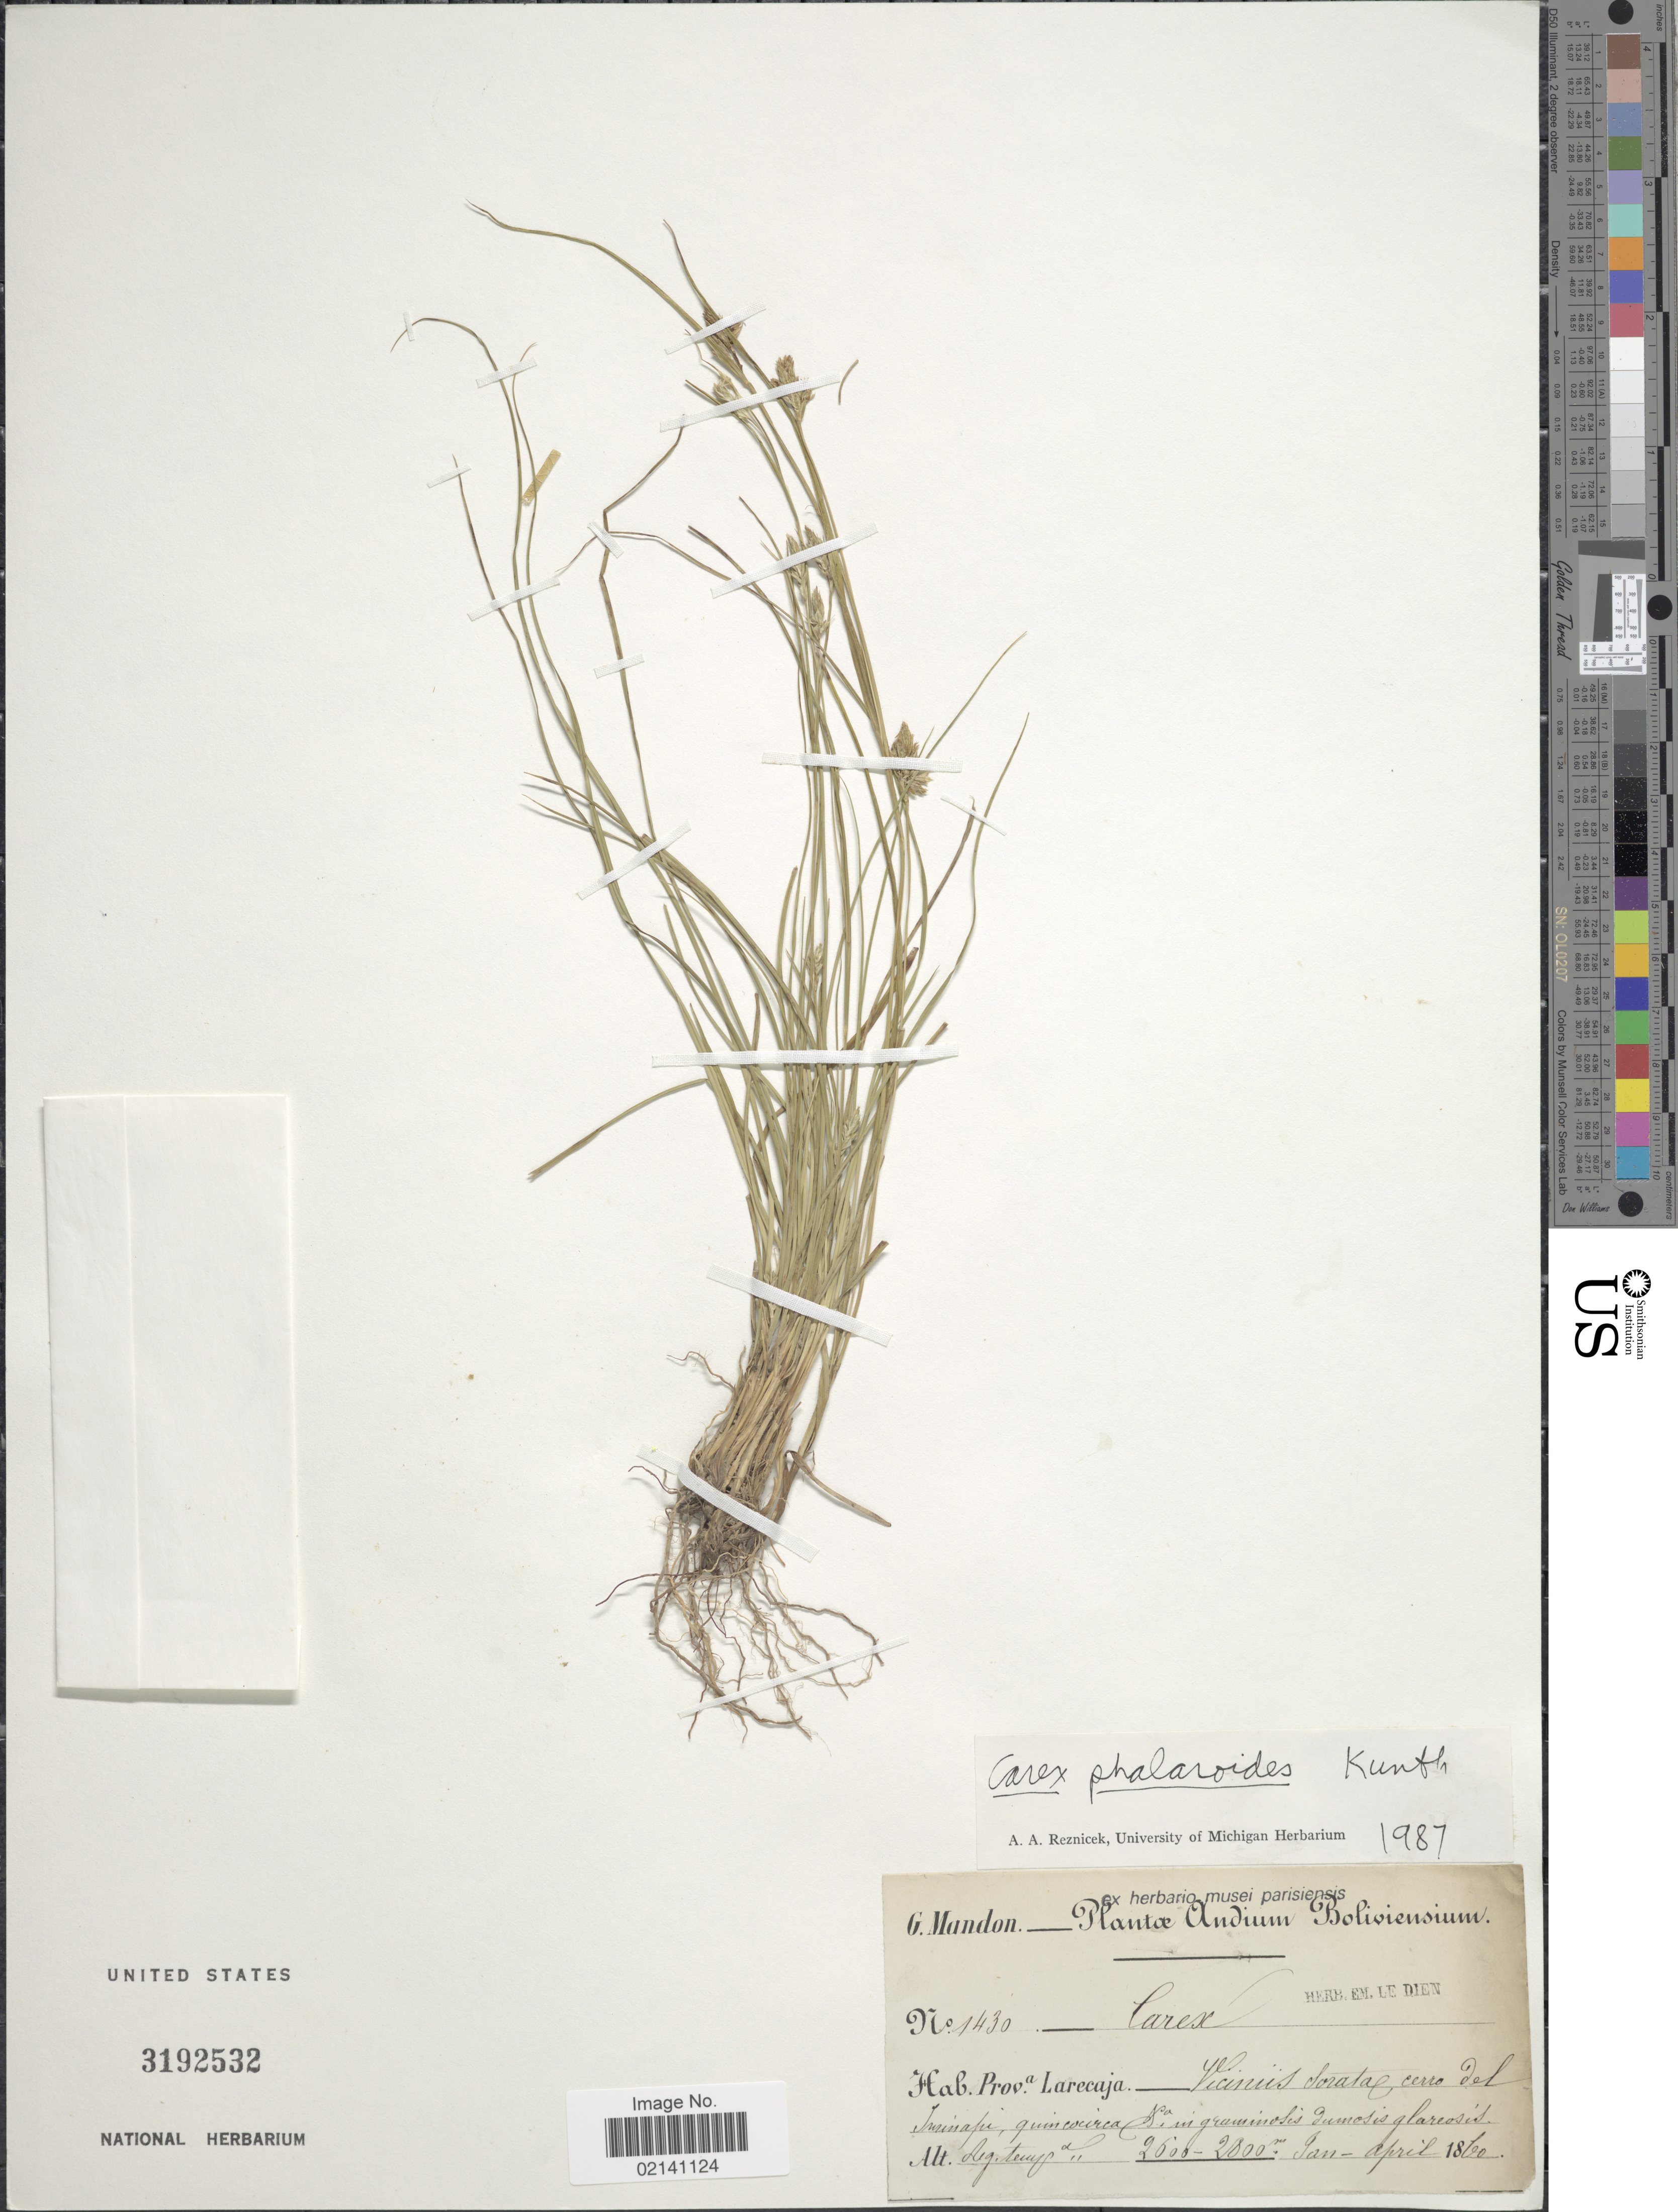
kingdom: Plantae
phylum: Tracheophyta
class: Liliopsida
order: Poales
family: Cyperaceae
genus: Carex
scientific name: Carex phalaroides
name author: Kunth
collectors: G. Mandon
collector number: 1430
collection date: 1860-01/1860-04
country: Bolivia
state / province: La Páz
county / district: Larecaja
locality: Larecaja: Viciniis Soratae cerro del Iminapi, quincociara,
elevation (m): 2600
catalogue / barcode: US 3192532